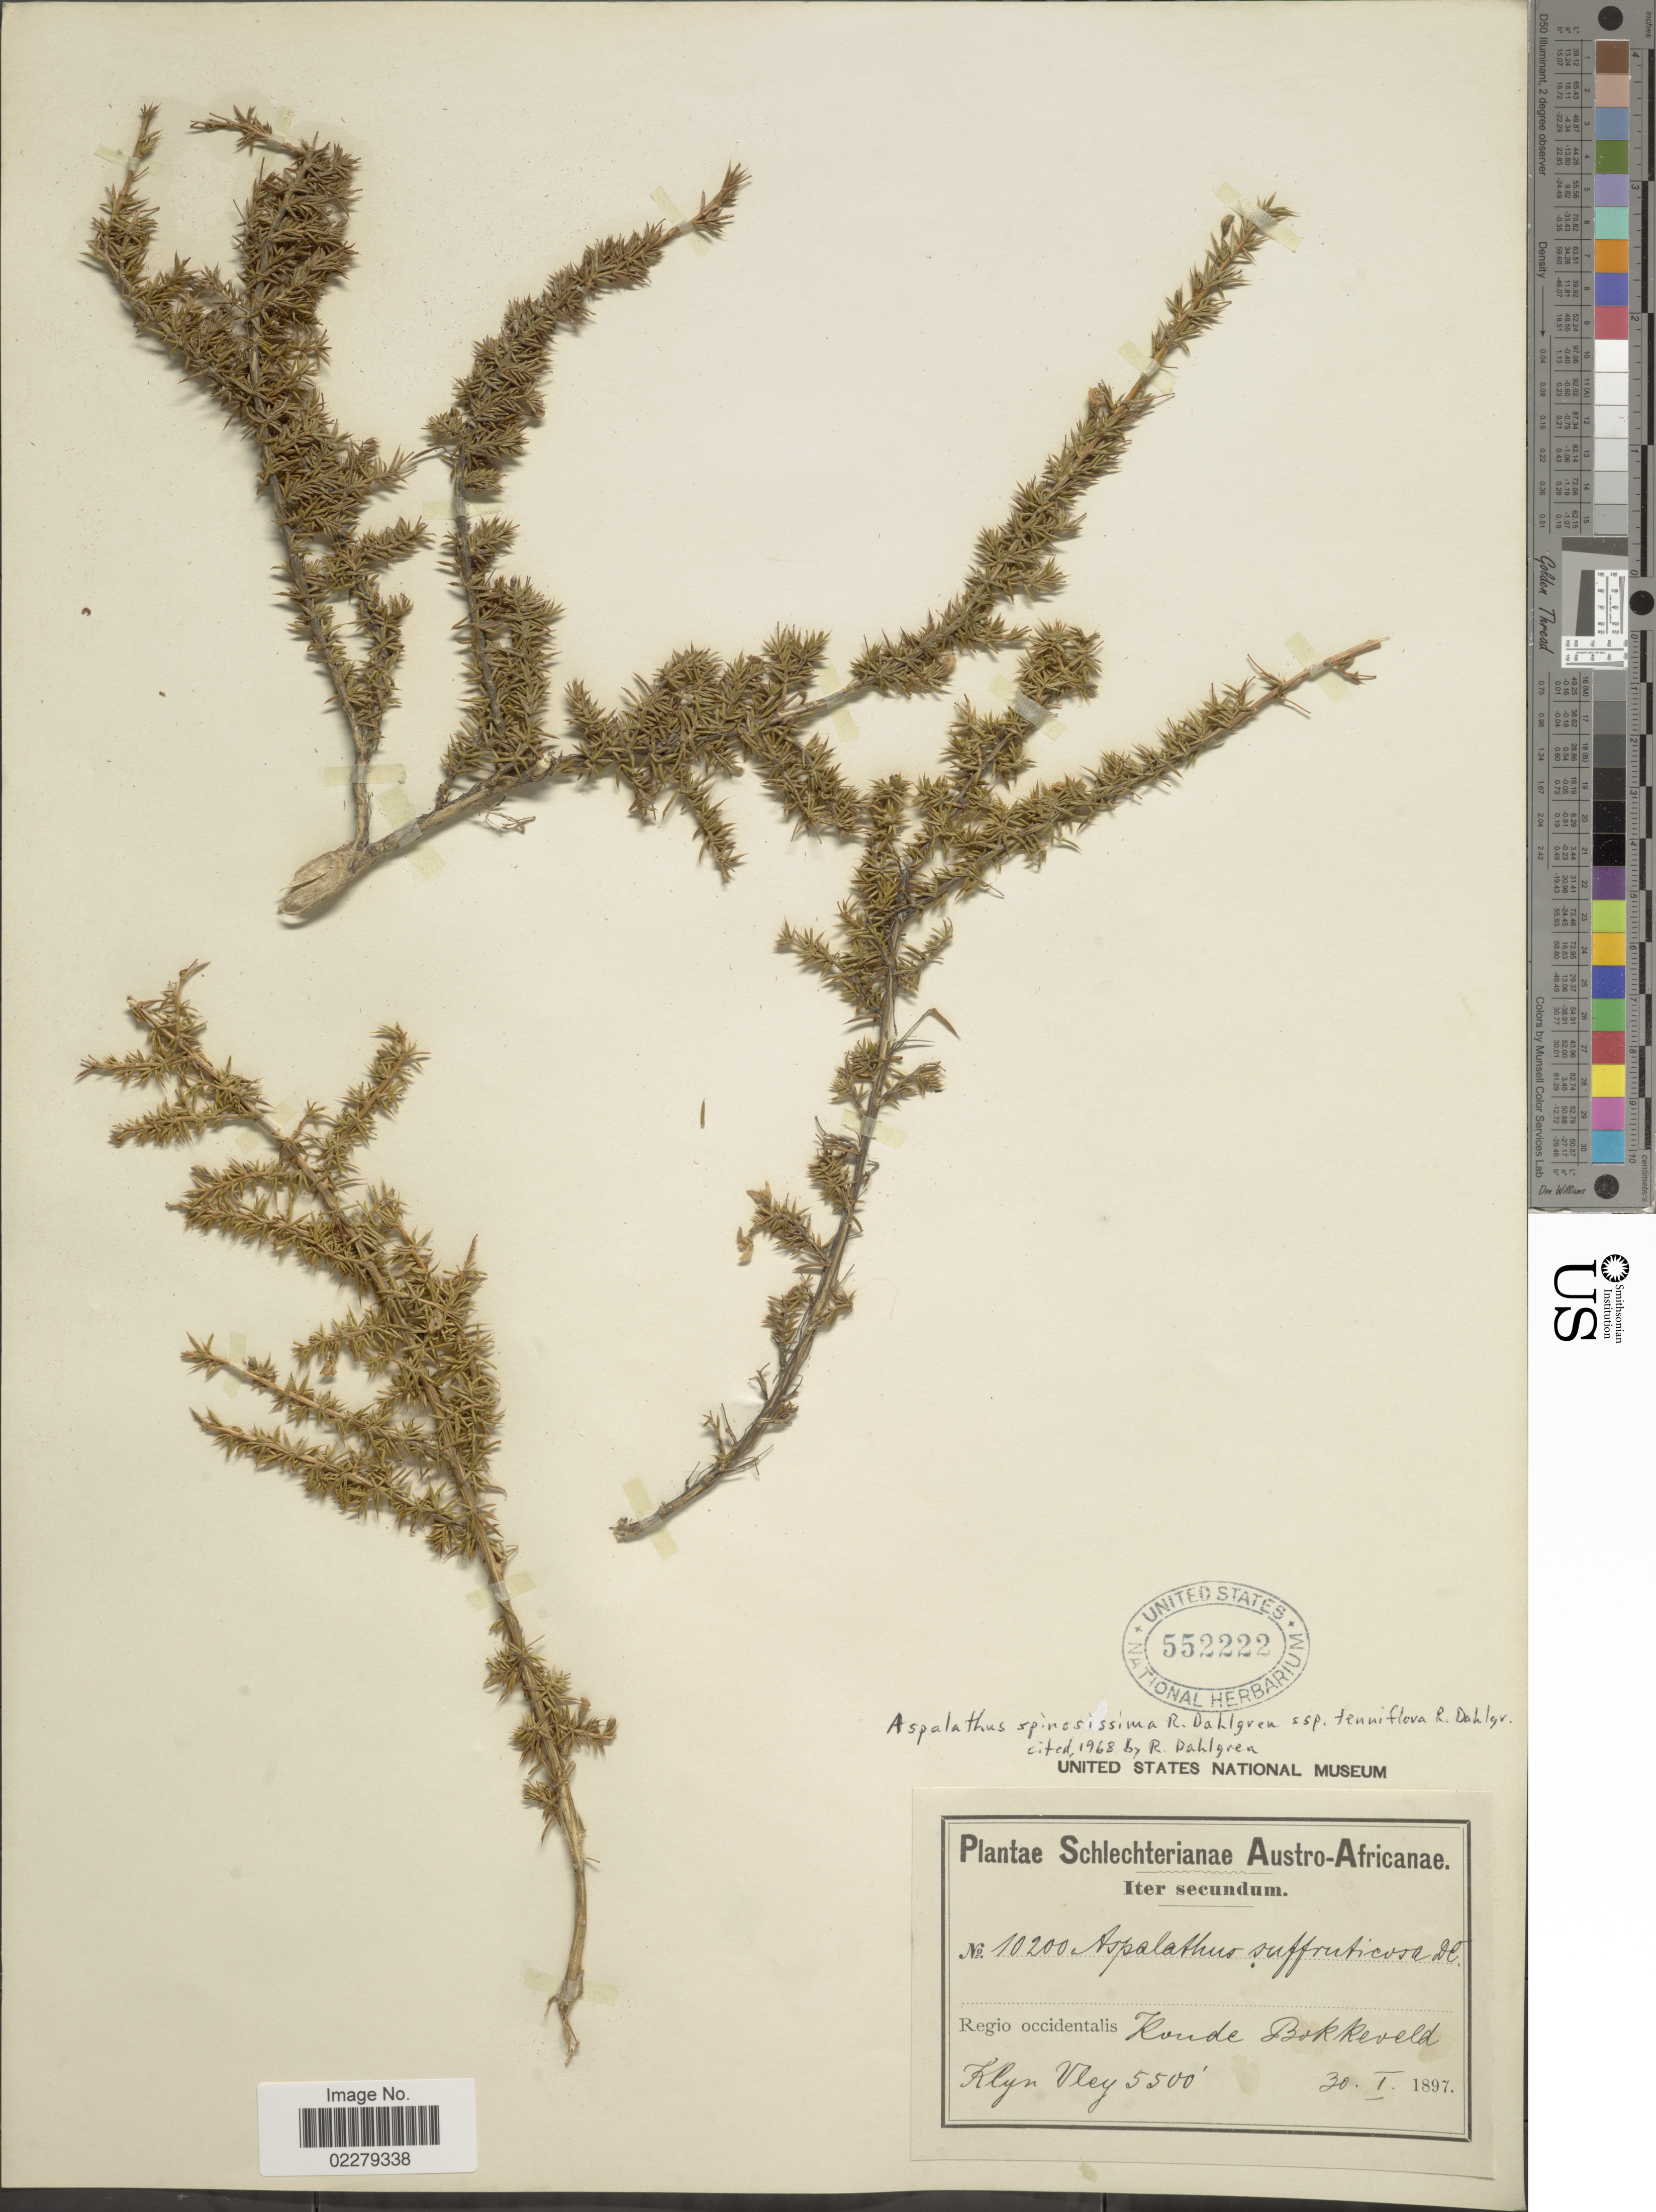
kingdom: Plantae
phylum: Tracheophyta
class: Magnoliopsida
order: Fabales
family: Fabaceae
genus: Aspalathus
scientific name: Aspalathus spinosissima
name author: R. Dahlgren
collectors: Schlechter, --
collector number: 10200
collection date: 1897-01-30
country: South Africa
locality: Austro- Africanae. Regio occidentalis, Koude Bokkeveld. Klyn Vley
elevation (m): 1676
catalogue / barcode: US 552222